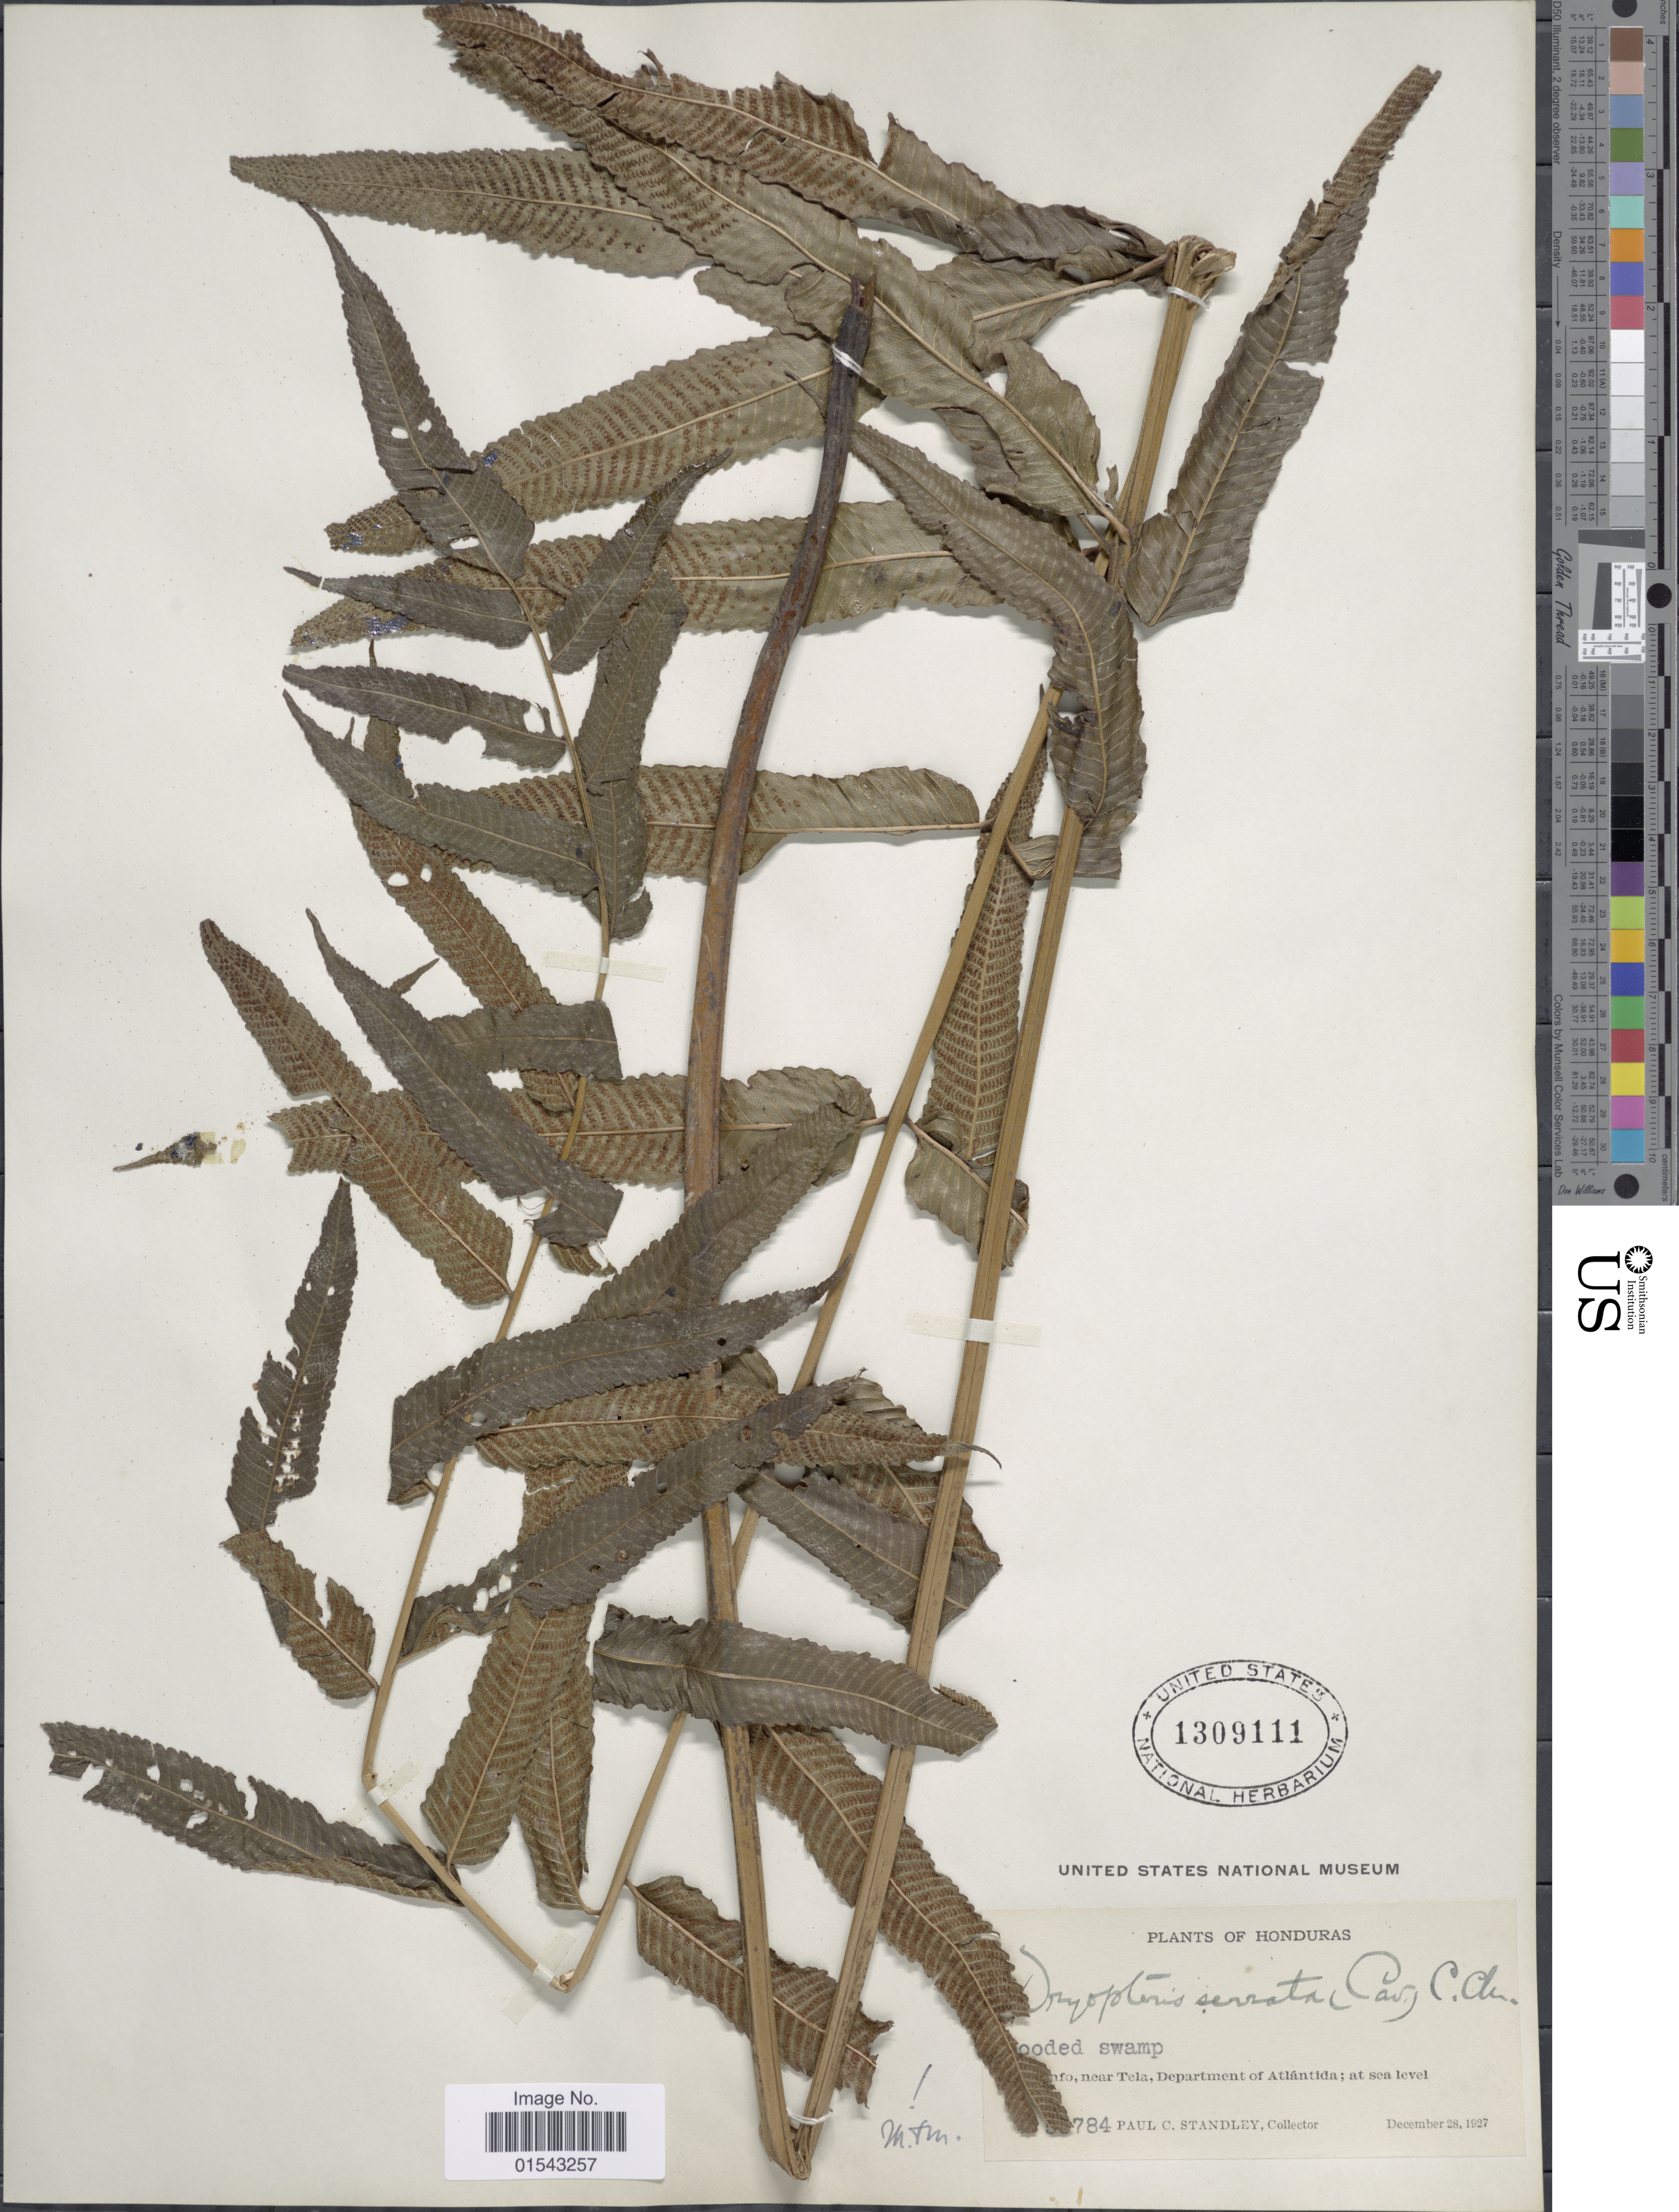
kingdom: Plantae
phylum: Tracheophyta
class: Polypodiopsida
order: Polypodiales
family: Thelypteridaceae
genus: Meniscium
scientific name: Meniscium serratum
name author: Cav.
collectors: P. C. Standley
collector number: !784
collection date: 1927-12-28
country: Honduras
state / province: Atlántida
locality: [illegible text], near Tela, Department of Atlantida; at sea level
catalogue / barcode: US 1309111